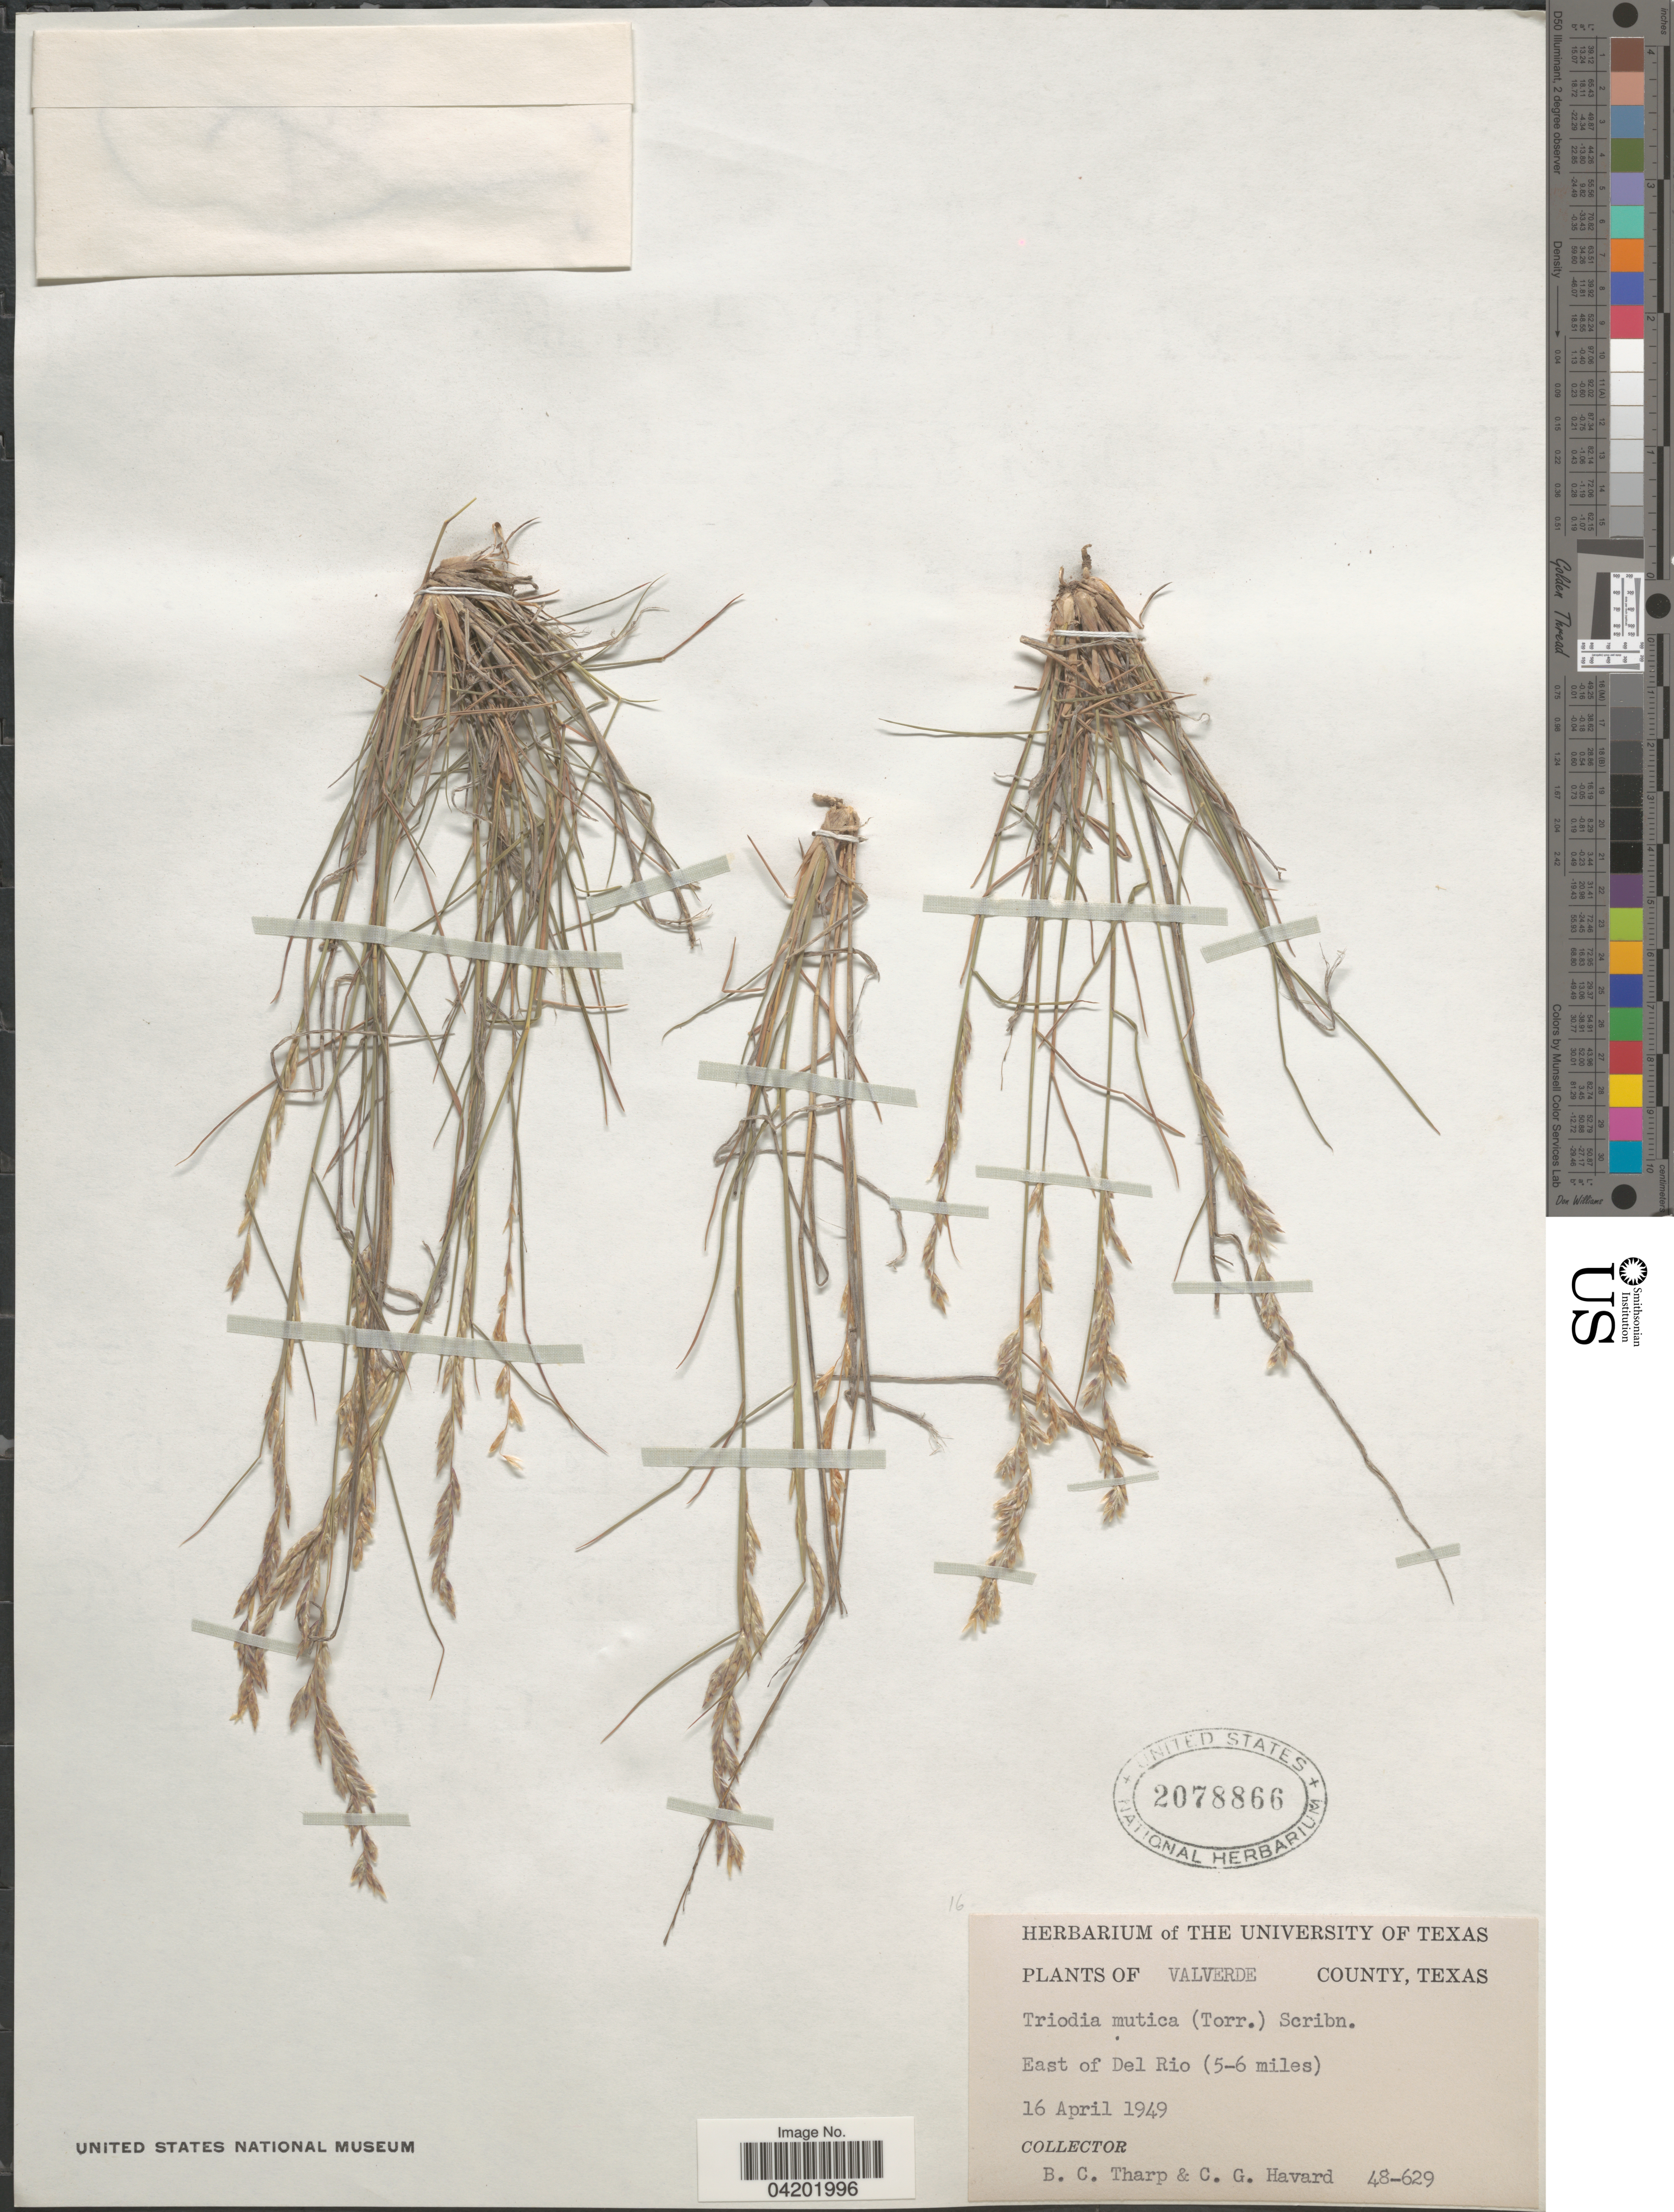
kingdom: Plantae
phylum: Tracheophyta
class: Liliopsida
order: Poales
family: Poaceae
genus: Tridentopsis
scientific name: Tridentopsis mutica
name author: (Torr.) P.M. Peterson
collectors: B. C. Tharp & C. G. Havard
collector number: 48-629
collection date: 1949-04-16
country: United States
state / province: Texas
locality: Valverde County. East of Del Rio (5-6 miles).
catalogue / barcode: US 2078866